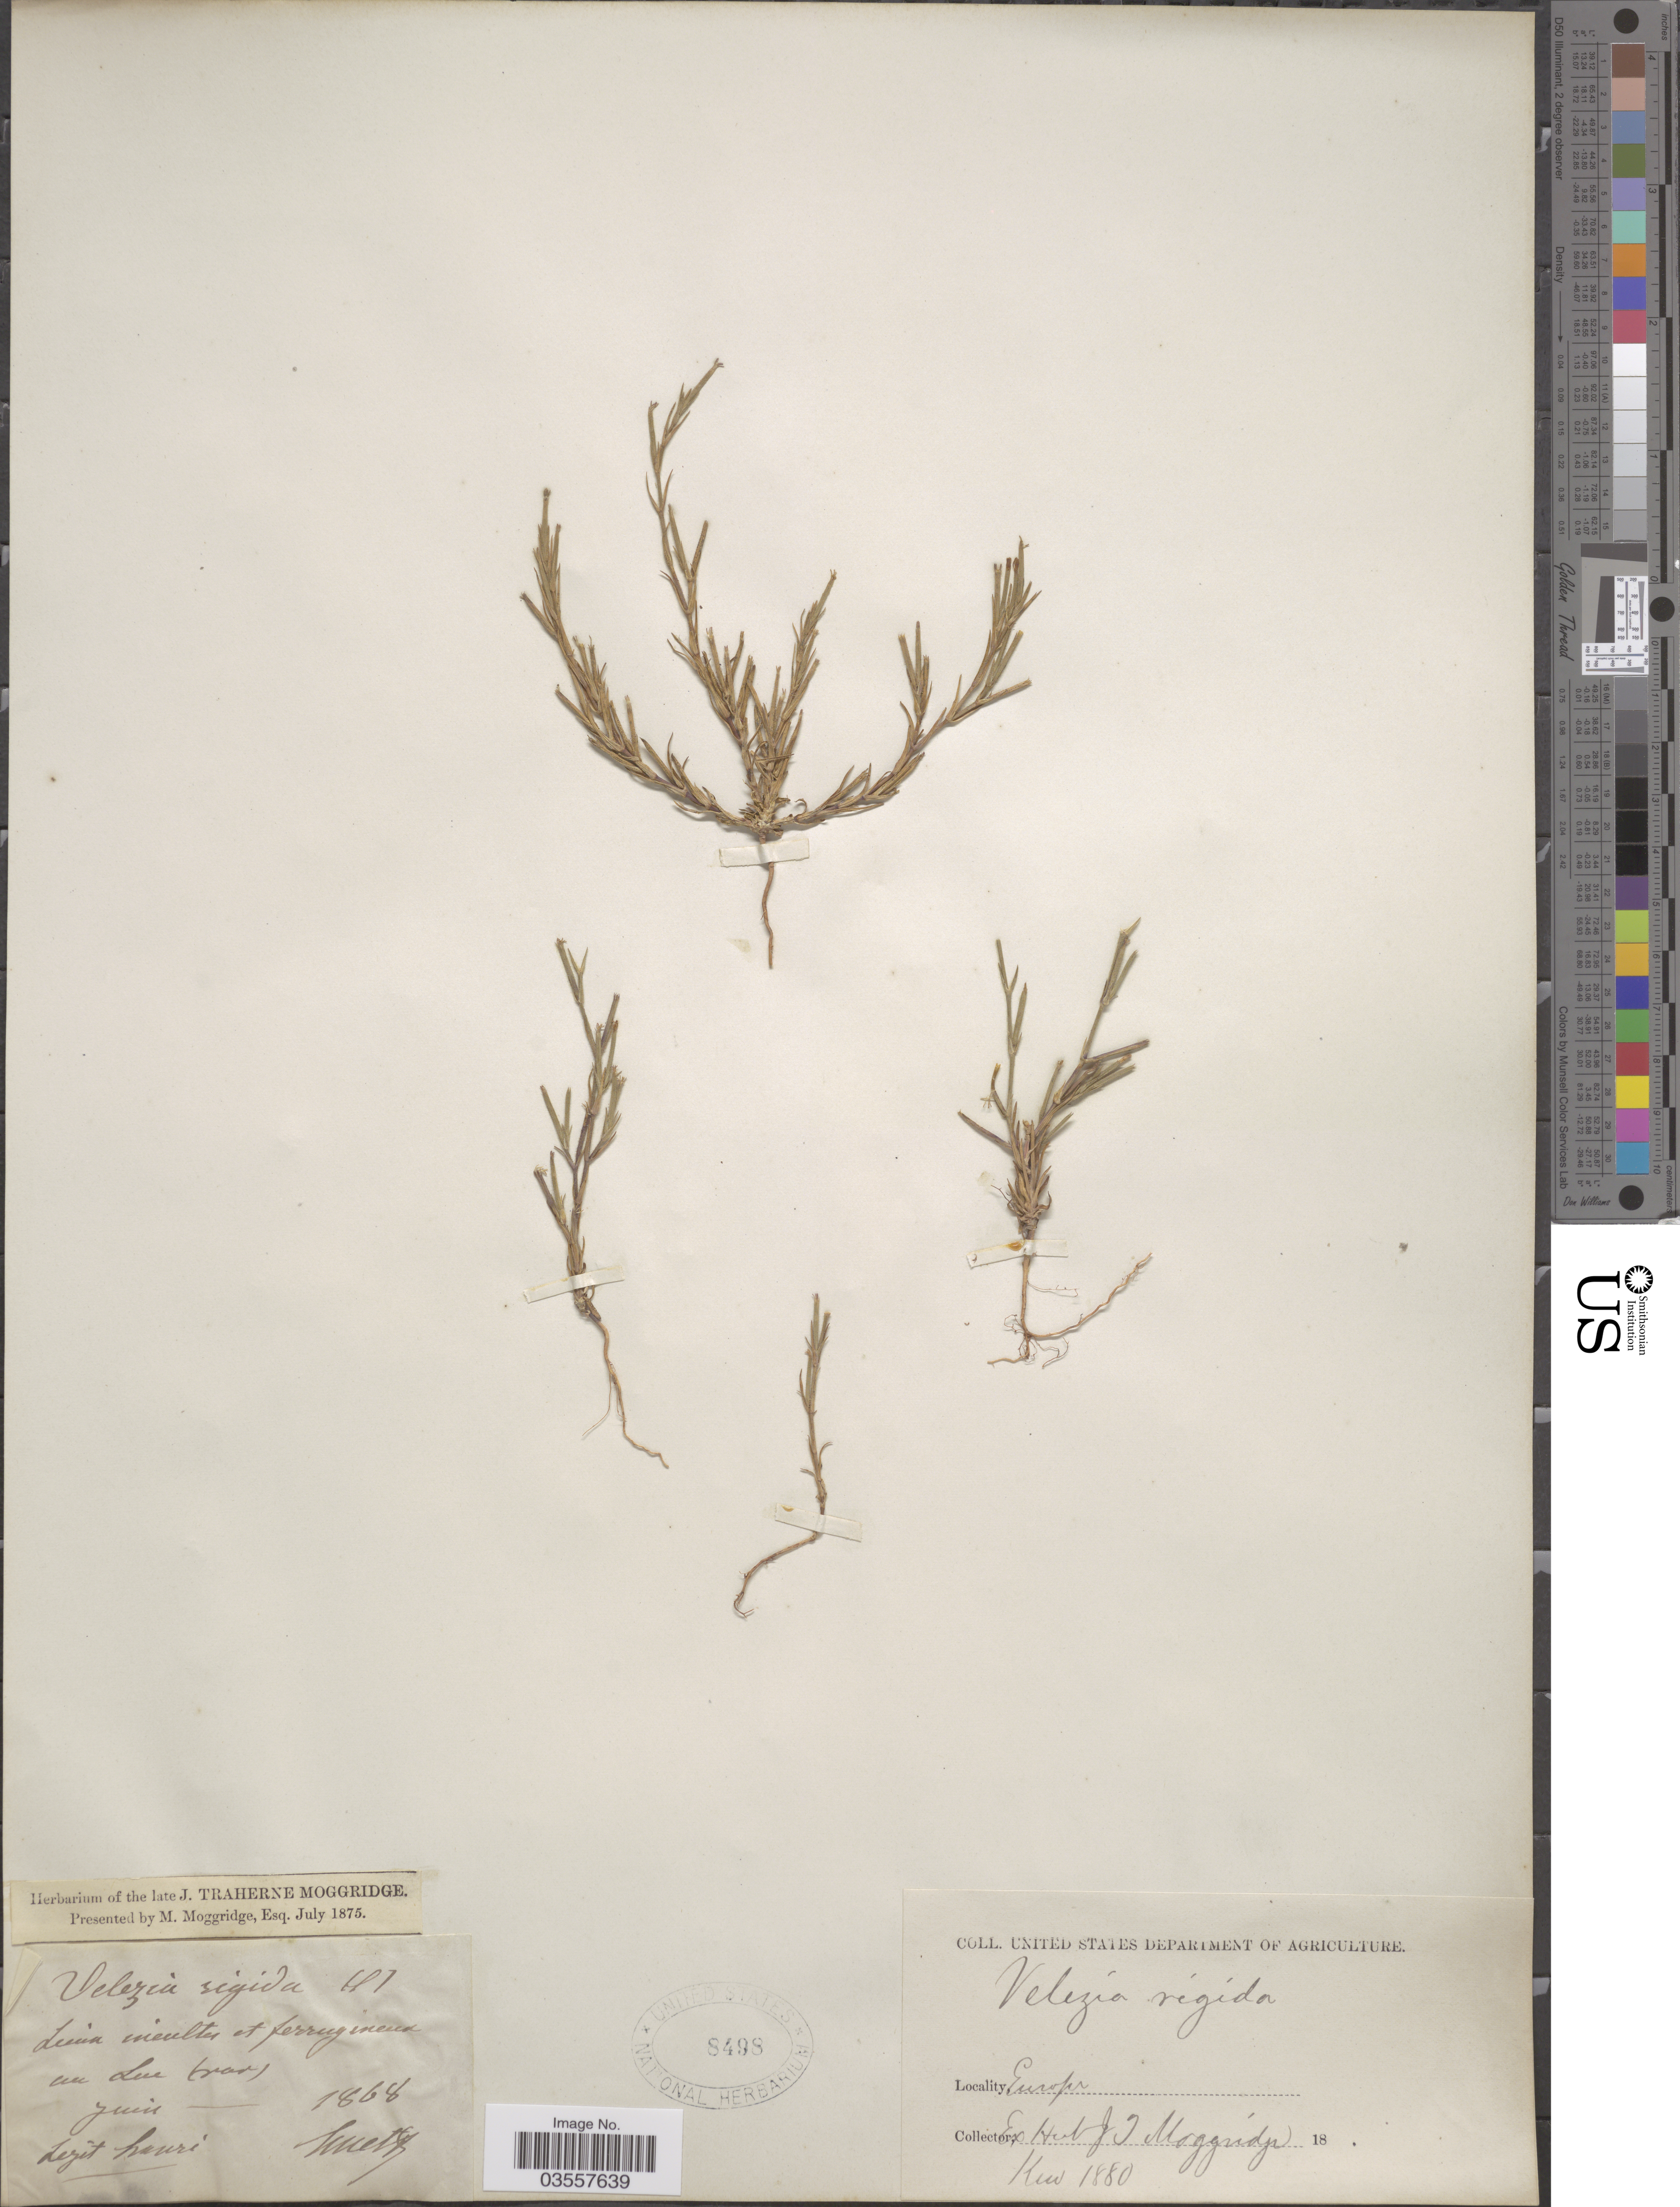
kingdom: Plantae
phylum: Tracheophyta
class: Magnoliopsida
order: Caryophyllales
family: Caryophyllaceae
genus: Dianthus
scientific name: Dianthus nudiflorus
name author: Griff.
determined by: Strong, Mark T., (BOT), Smithsonian Institution - National Museum of Natural History (UNITED STATES)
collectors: Huetz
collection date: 1868-06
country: France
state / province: Provence-Alpes-Côte d'Azur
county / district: Var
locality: Lieux incultes et ferrug ineux au Luc (var). Europe.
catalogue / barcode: US 8498